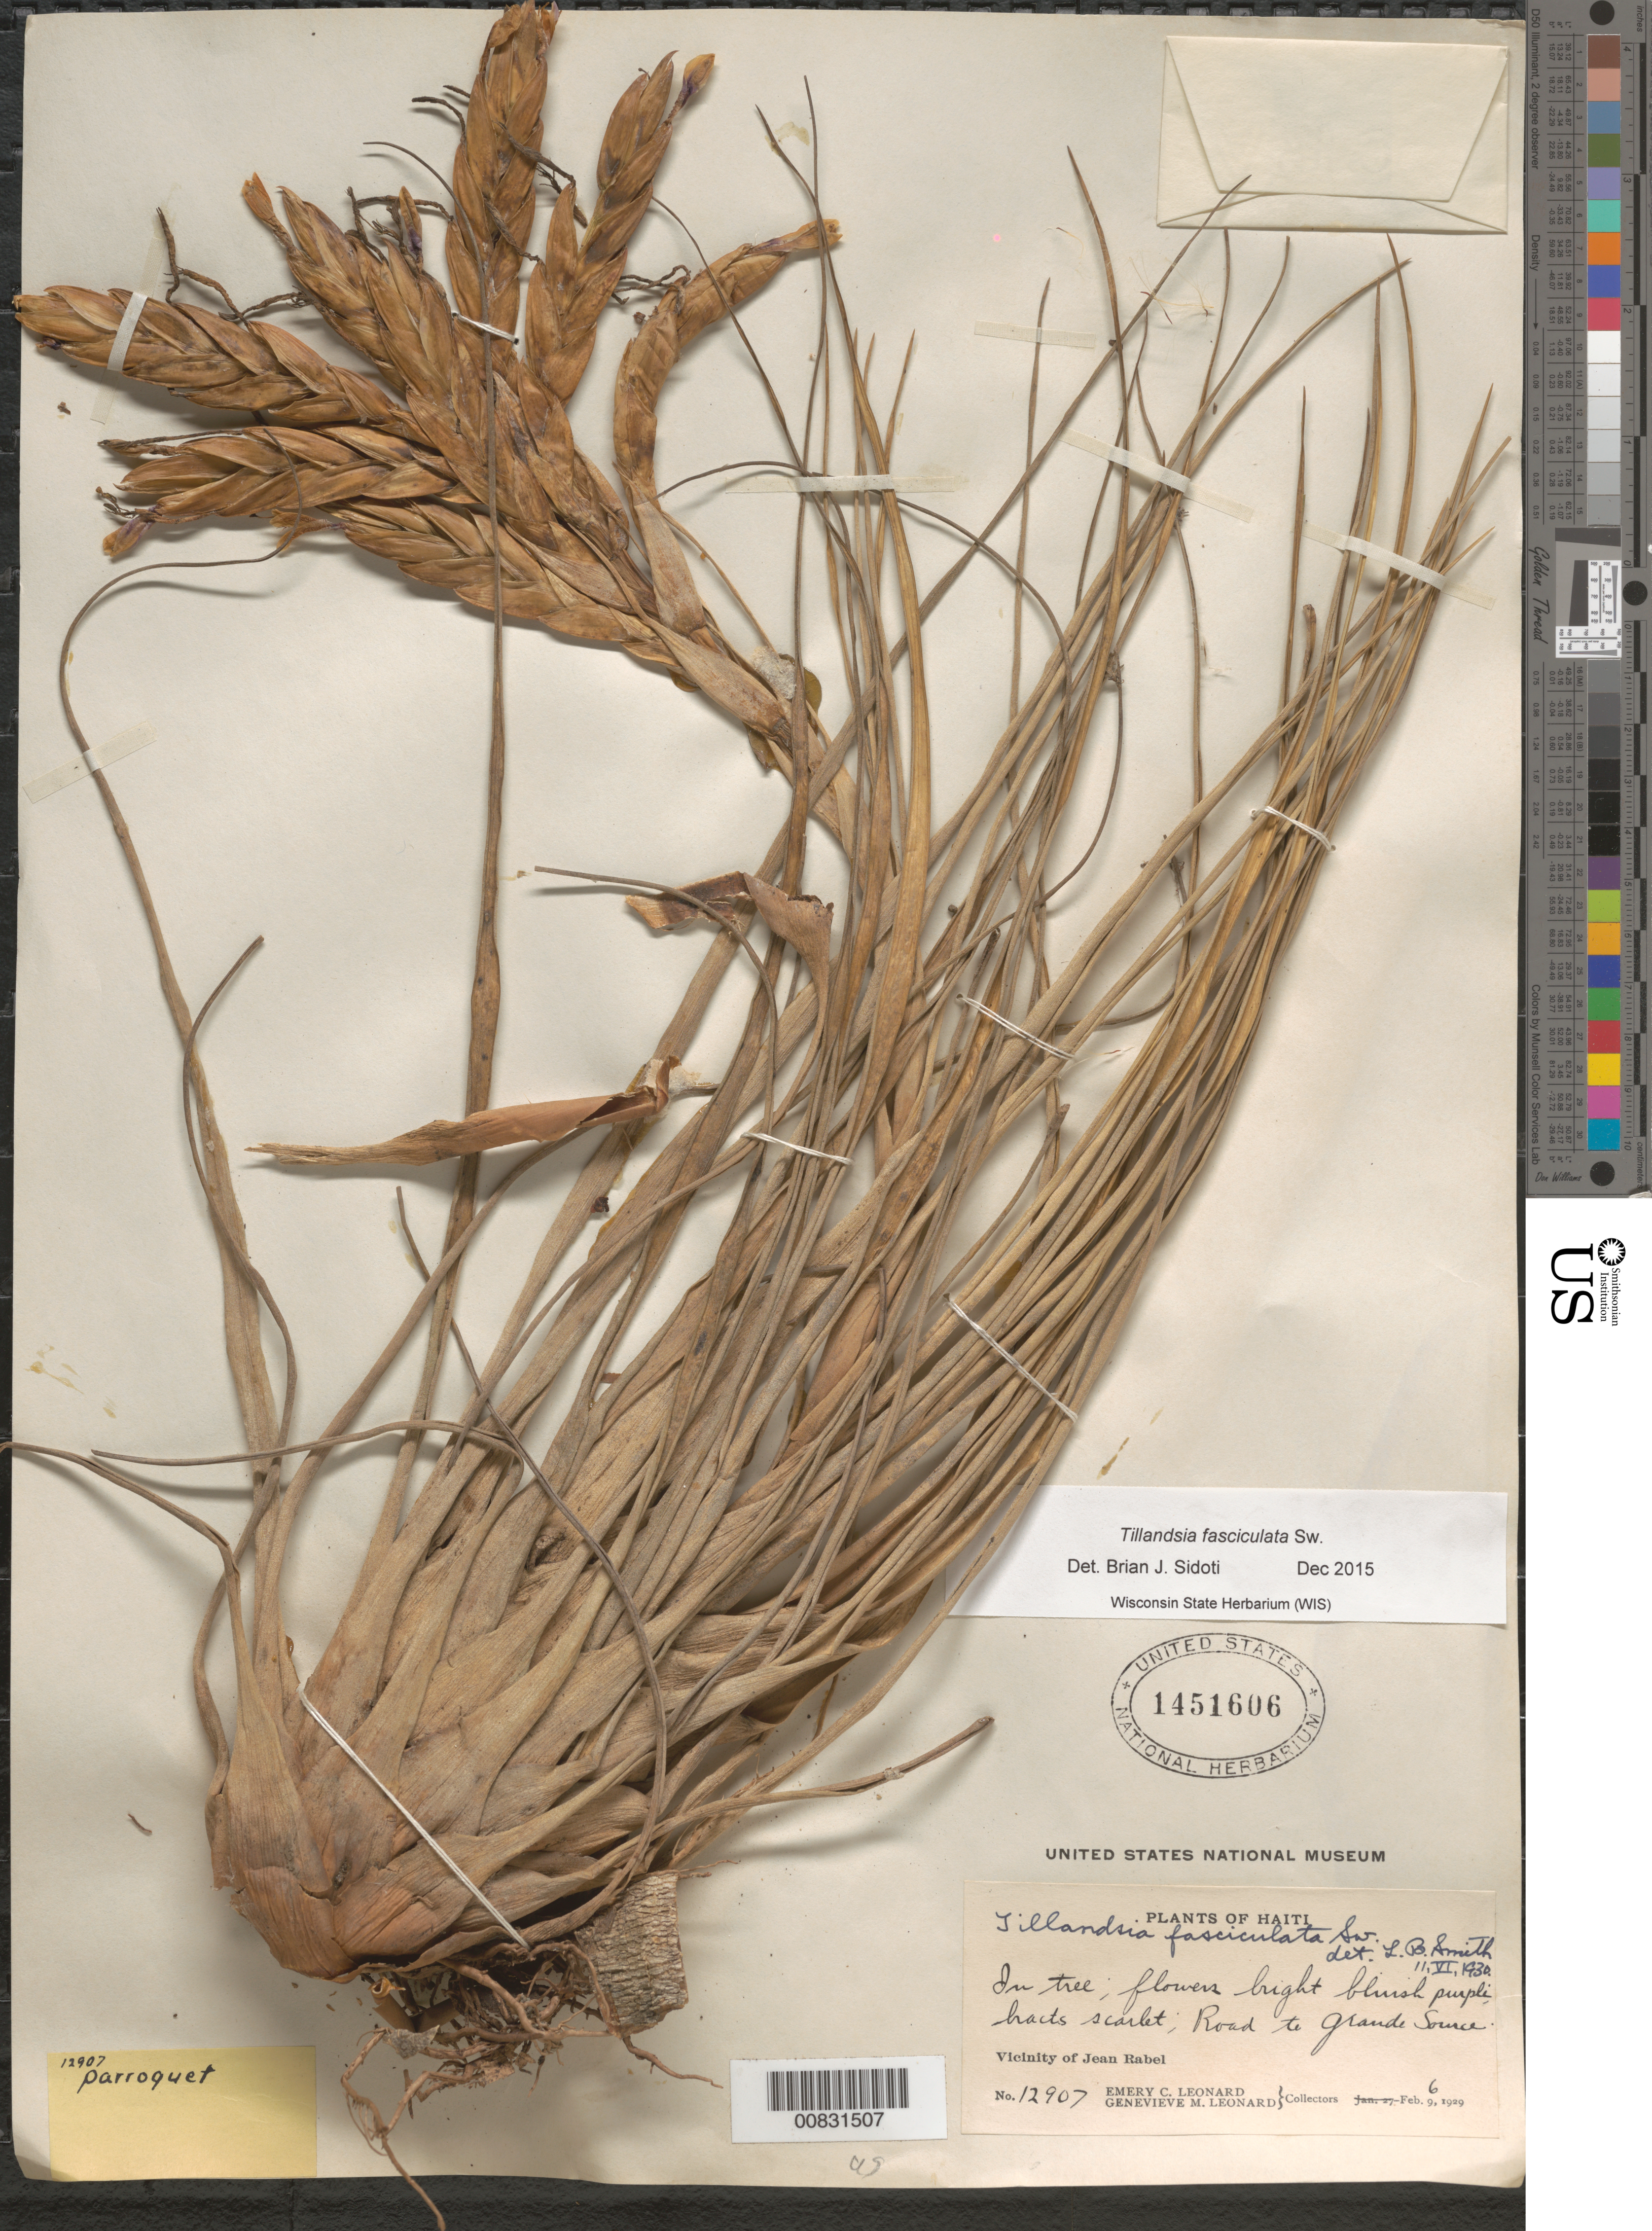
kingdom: Plantae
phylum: Tracheophyta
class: Liliopsida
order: Poales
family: Bromeliaceae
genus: Tillandsia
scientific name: Tillandsia fasciculata var. densispica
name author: Mez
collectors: E. C. Leonard & G. M. Leonard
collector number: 12907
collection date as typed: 06 Feb 1929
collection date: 1929-02-06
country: Haiti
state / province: Nord-Ouest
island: Hispaniola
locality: Vicinity of Jean Rabel. Road to Grabde Source.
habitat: On tree.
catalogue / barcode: US 1451606